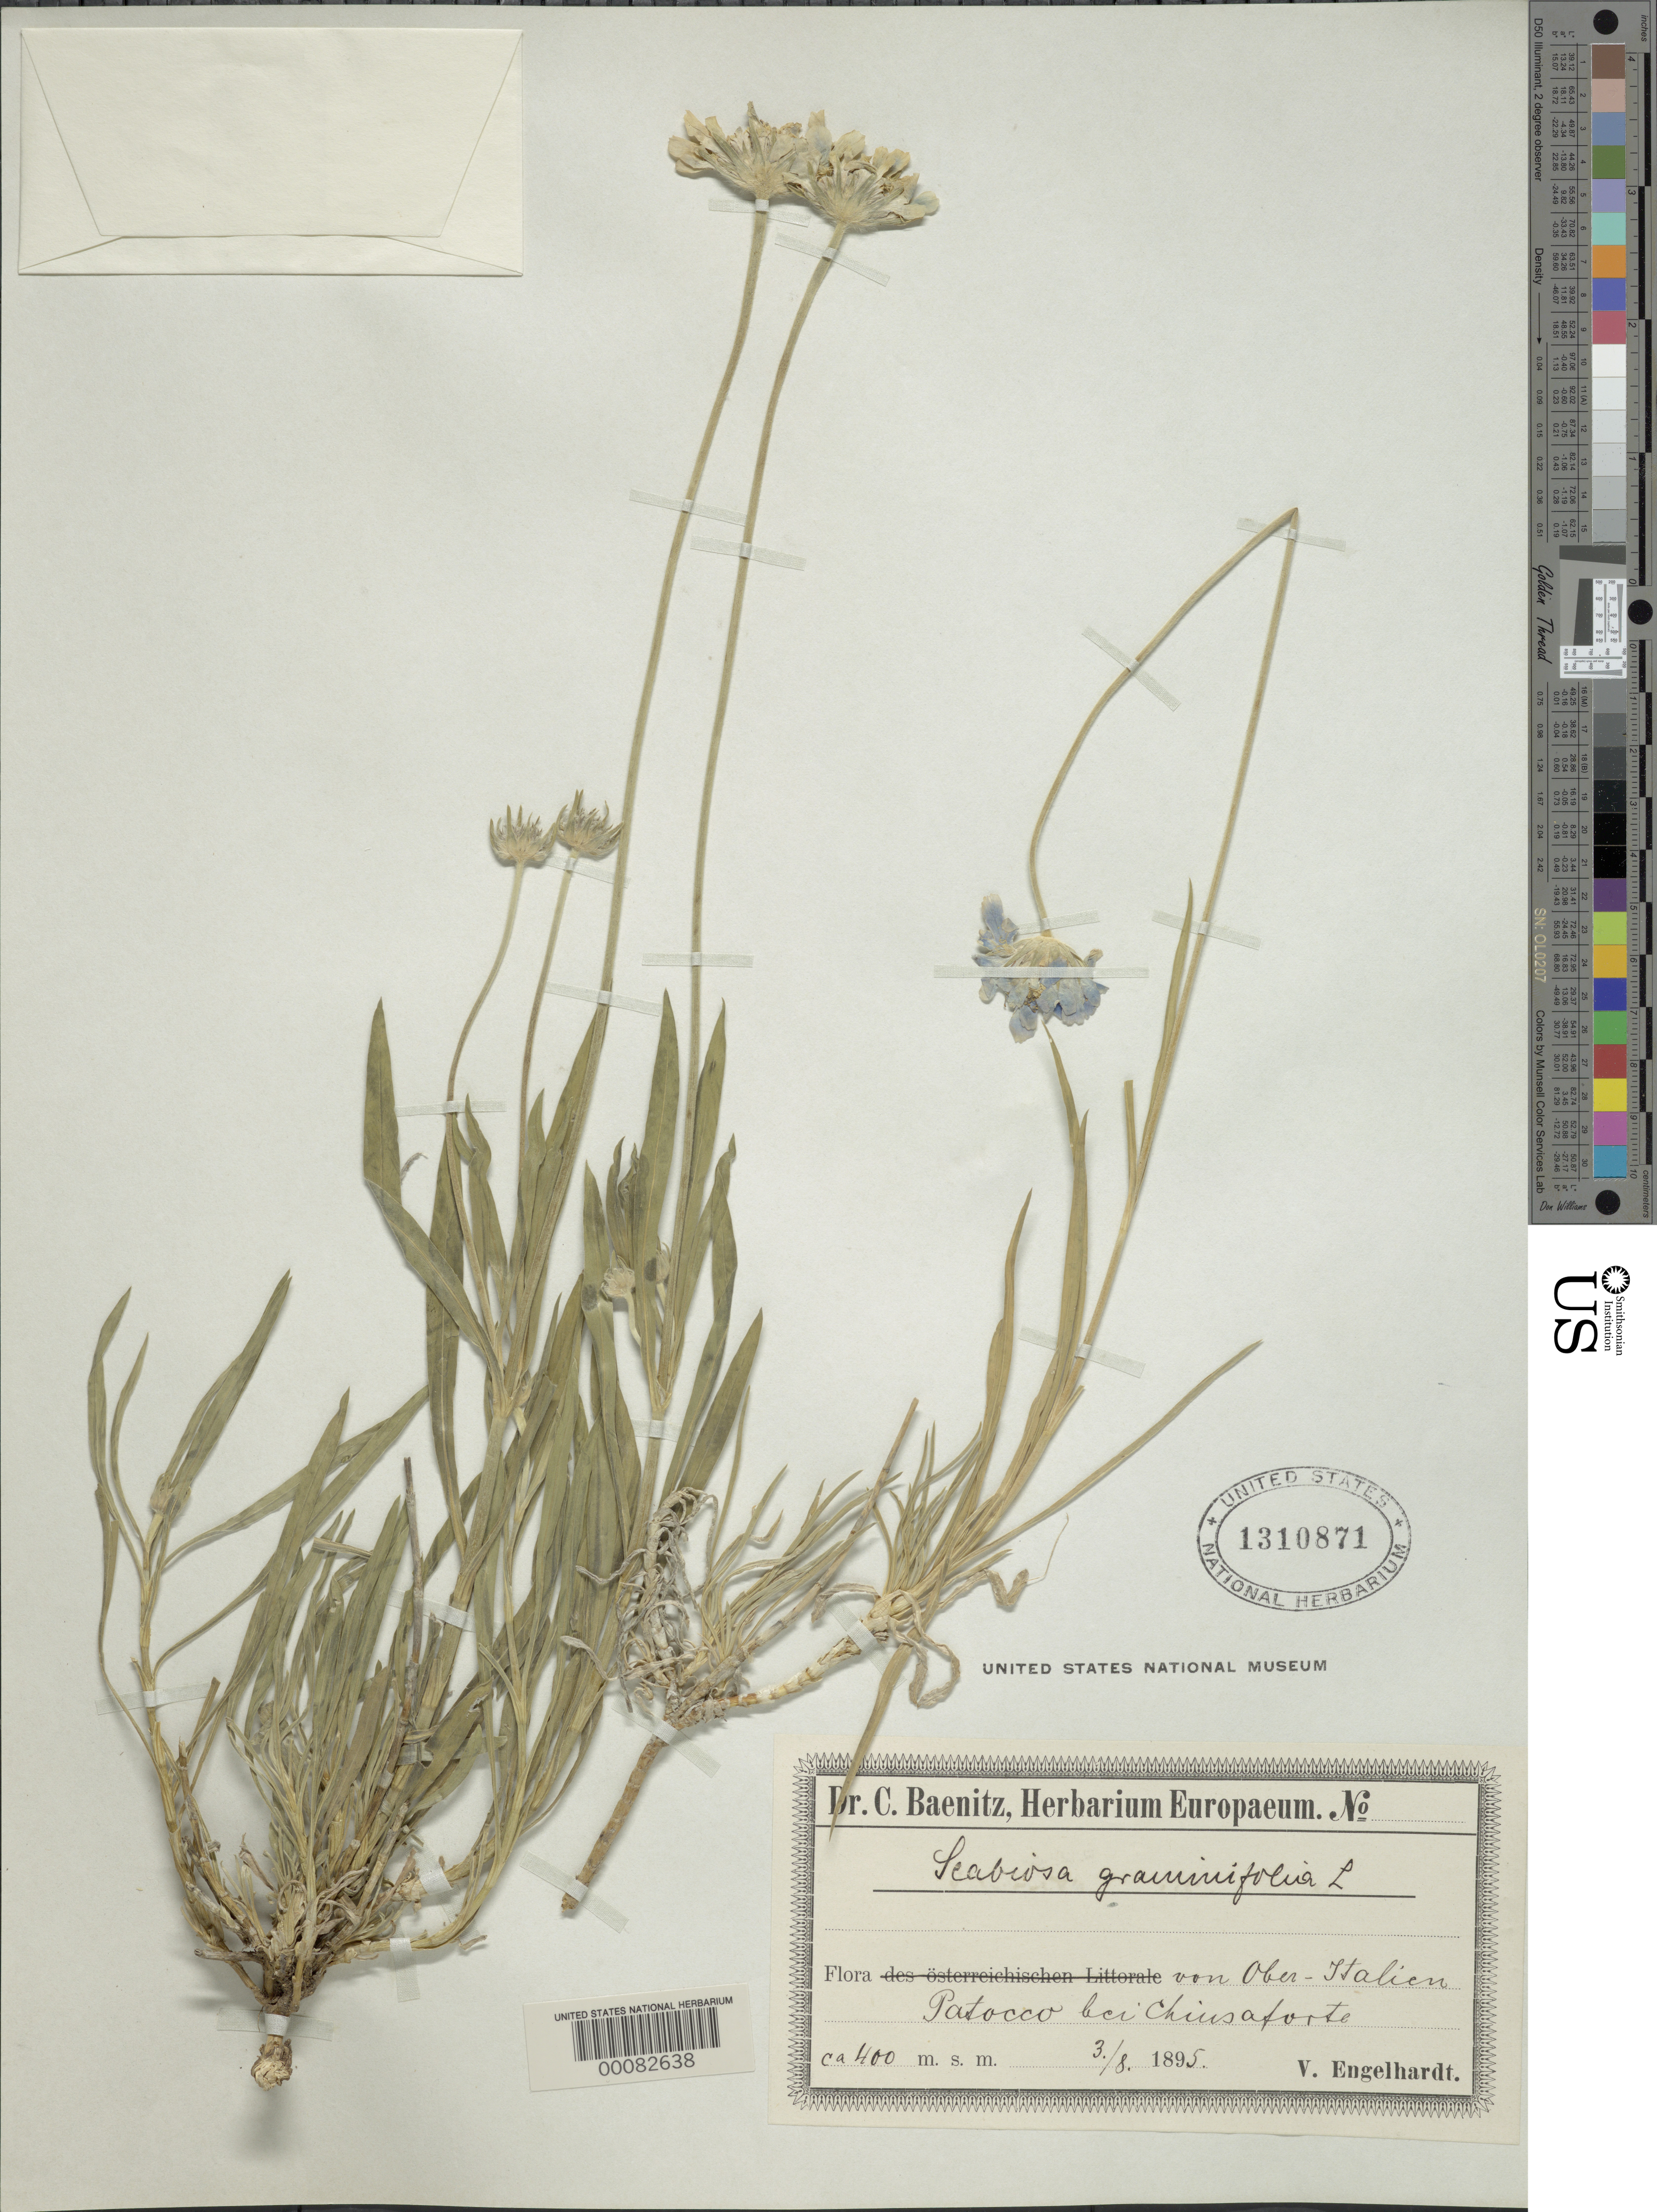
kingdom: Plantae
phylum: Tracheophyta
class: Magnoliopsida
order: Dipsacales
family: Caprifoliaceae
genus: Scabiosa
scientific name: Scabiosa graminifolia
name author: L.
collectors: V. Engelhardt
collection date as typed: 03 Aug 1895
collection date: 1895-08-03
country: Italy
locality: Patocco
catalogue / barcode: US 1310871